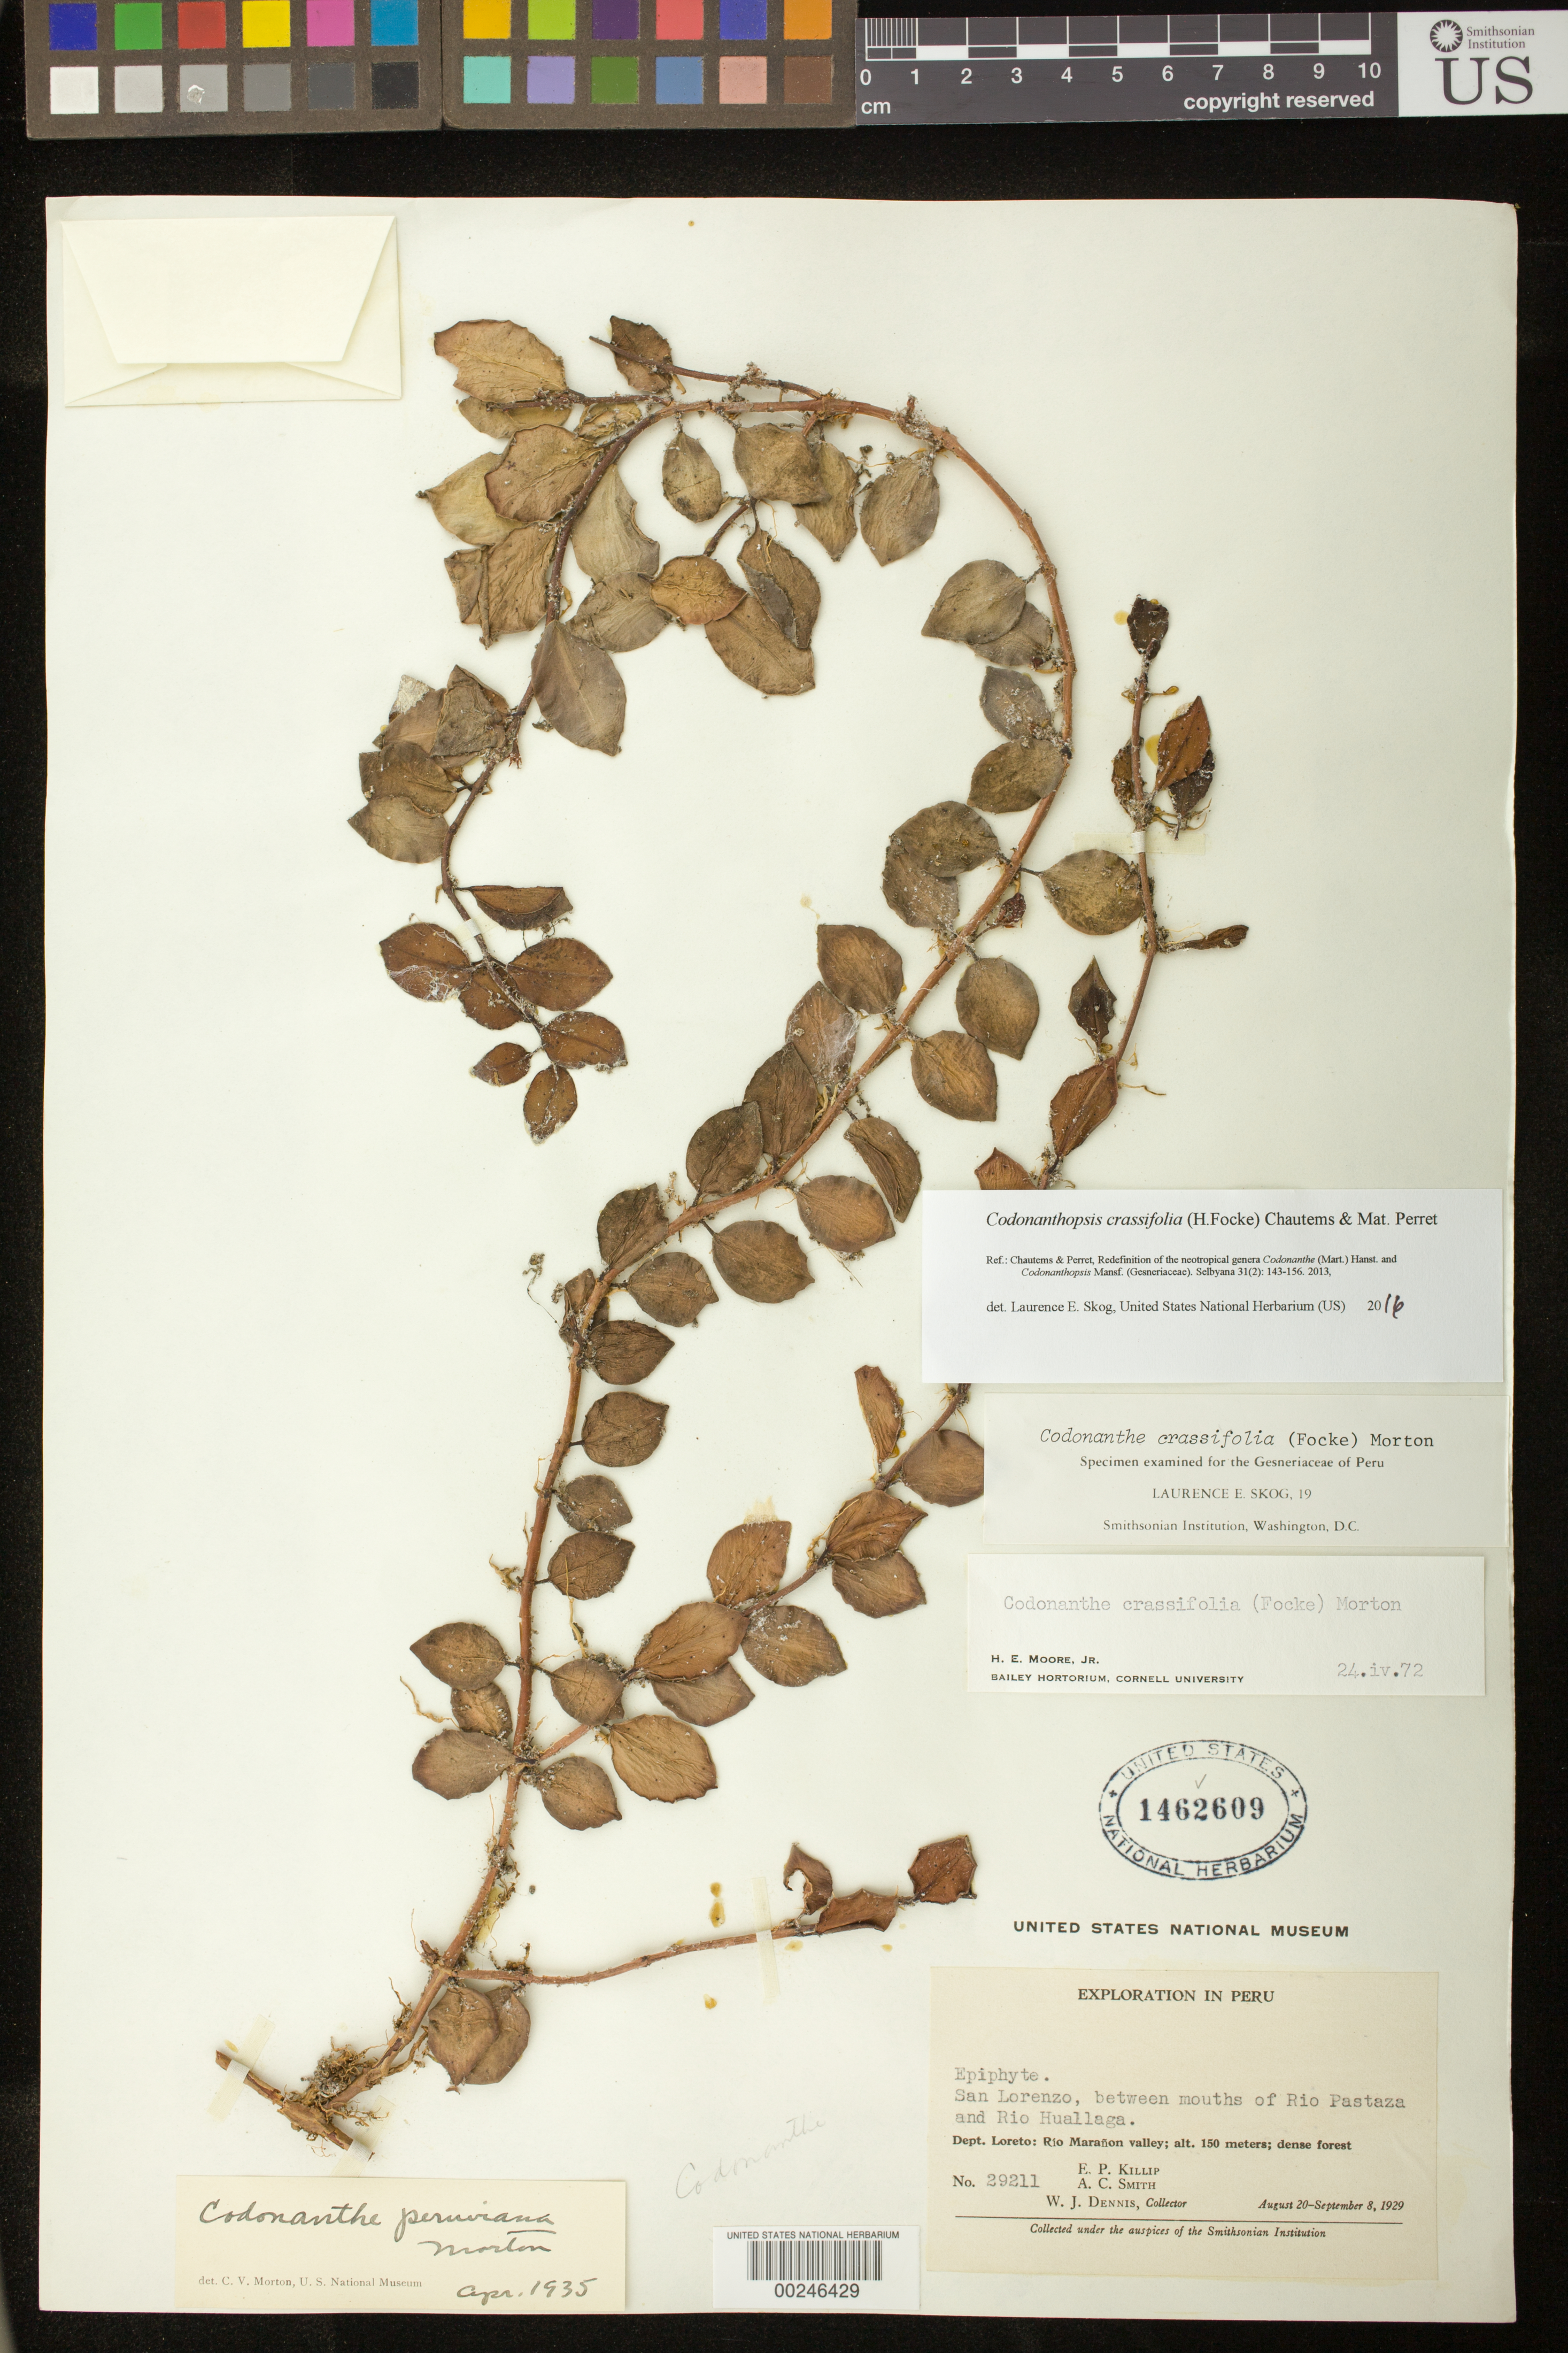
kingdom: Plantae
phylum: Tracheophyta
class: Magnoliopsida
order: Lamiales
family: Gesneriaceae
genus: Codonanthopsis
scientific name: Codonanthopsis crassifolia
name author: (H. Focke) Chautems & Mat.Perret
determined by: Skog, Laurence E.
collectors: E. P. Killip, A. C. Smith & W. J. Dennis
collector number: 29211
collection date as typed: Aug-Sep 1929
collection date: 1929-08/1929-09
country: Peru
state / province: Loreto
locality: San Lorenzo, between mouths of Rio Pastaza and Rio Huallaga, Rio Maranon valley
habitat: Dense forest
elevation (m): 150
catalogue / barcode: US 1462609